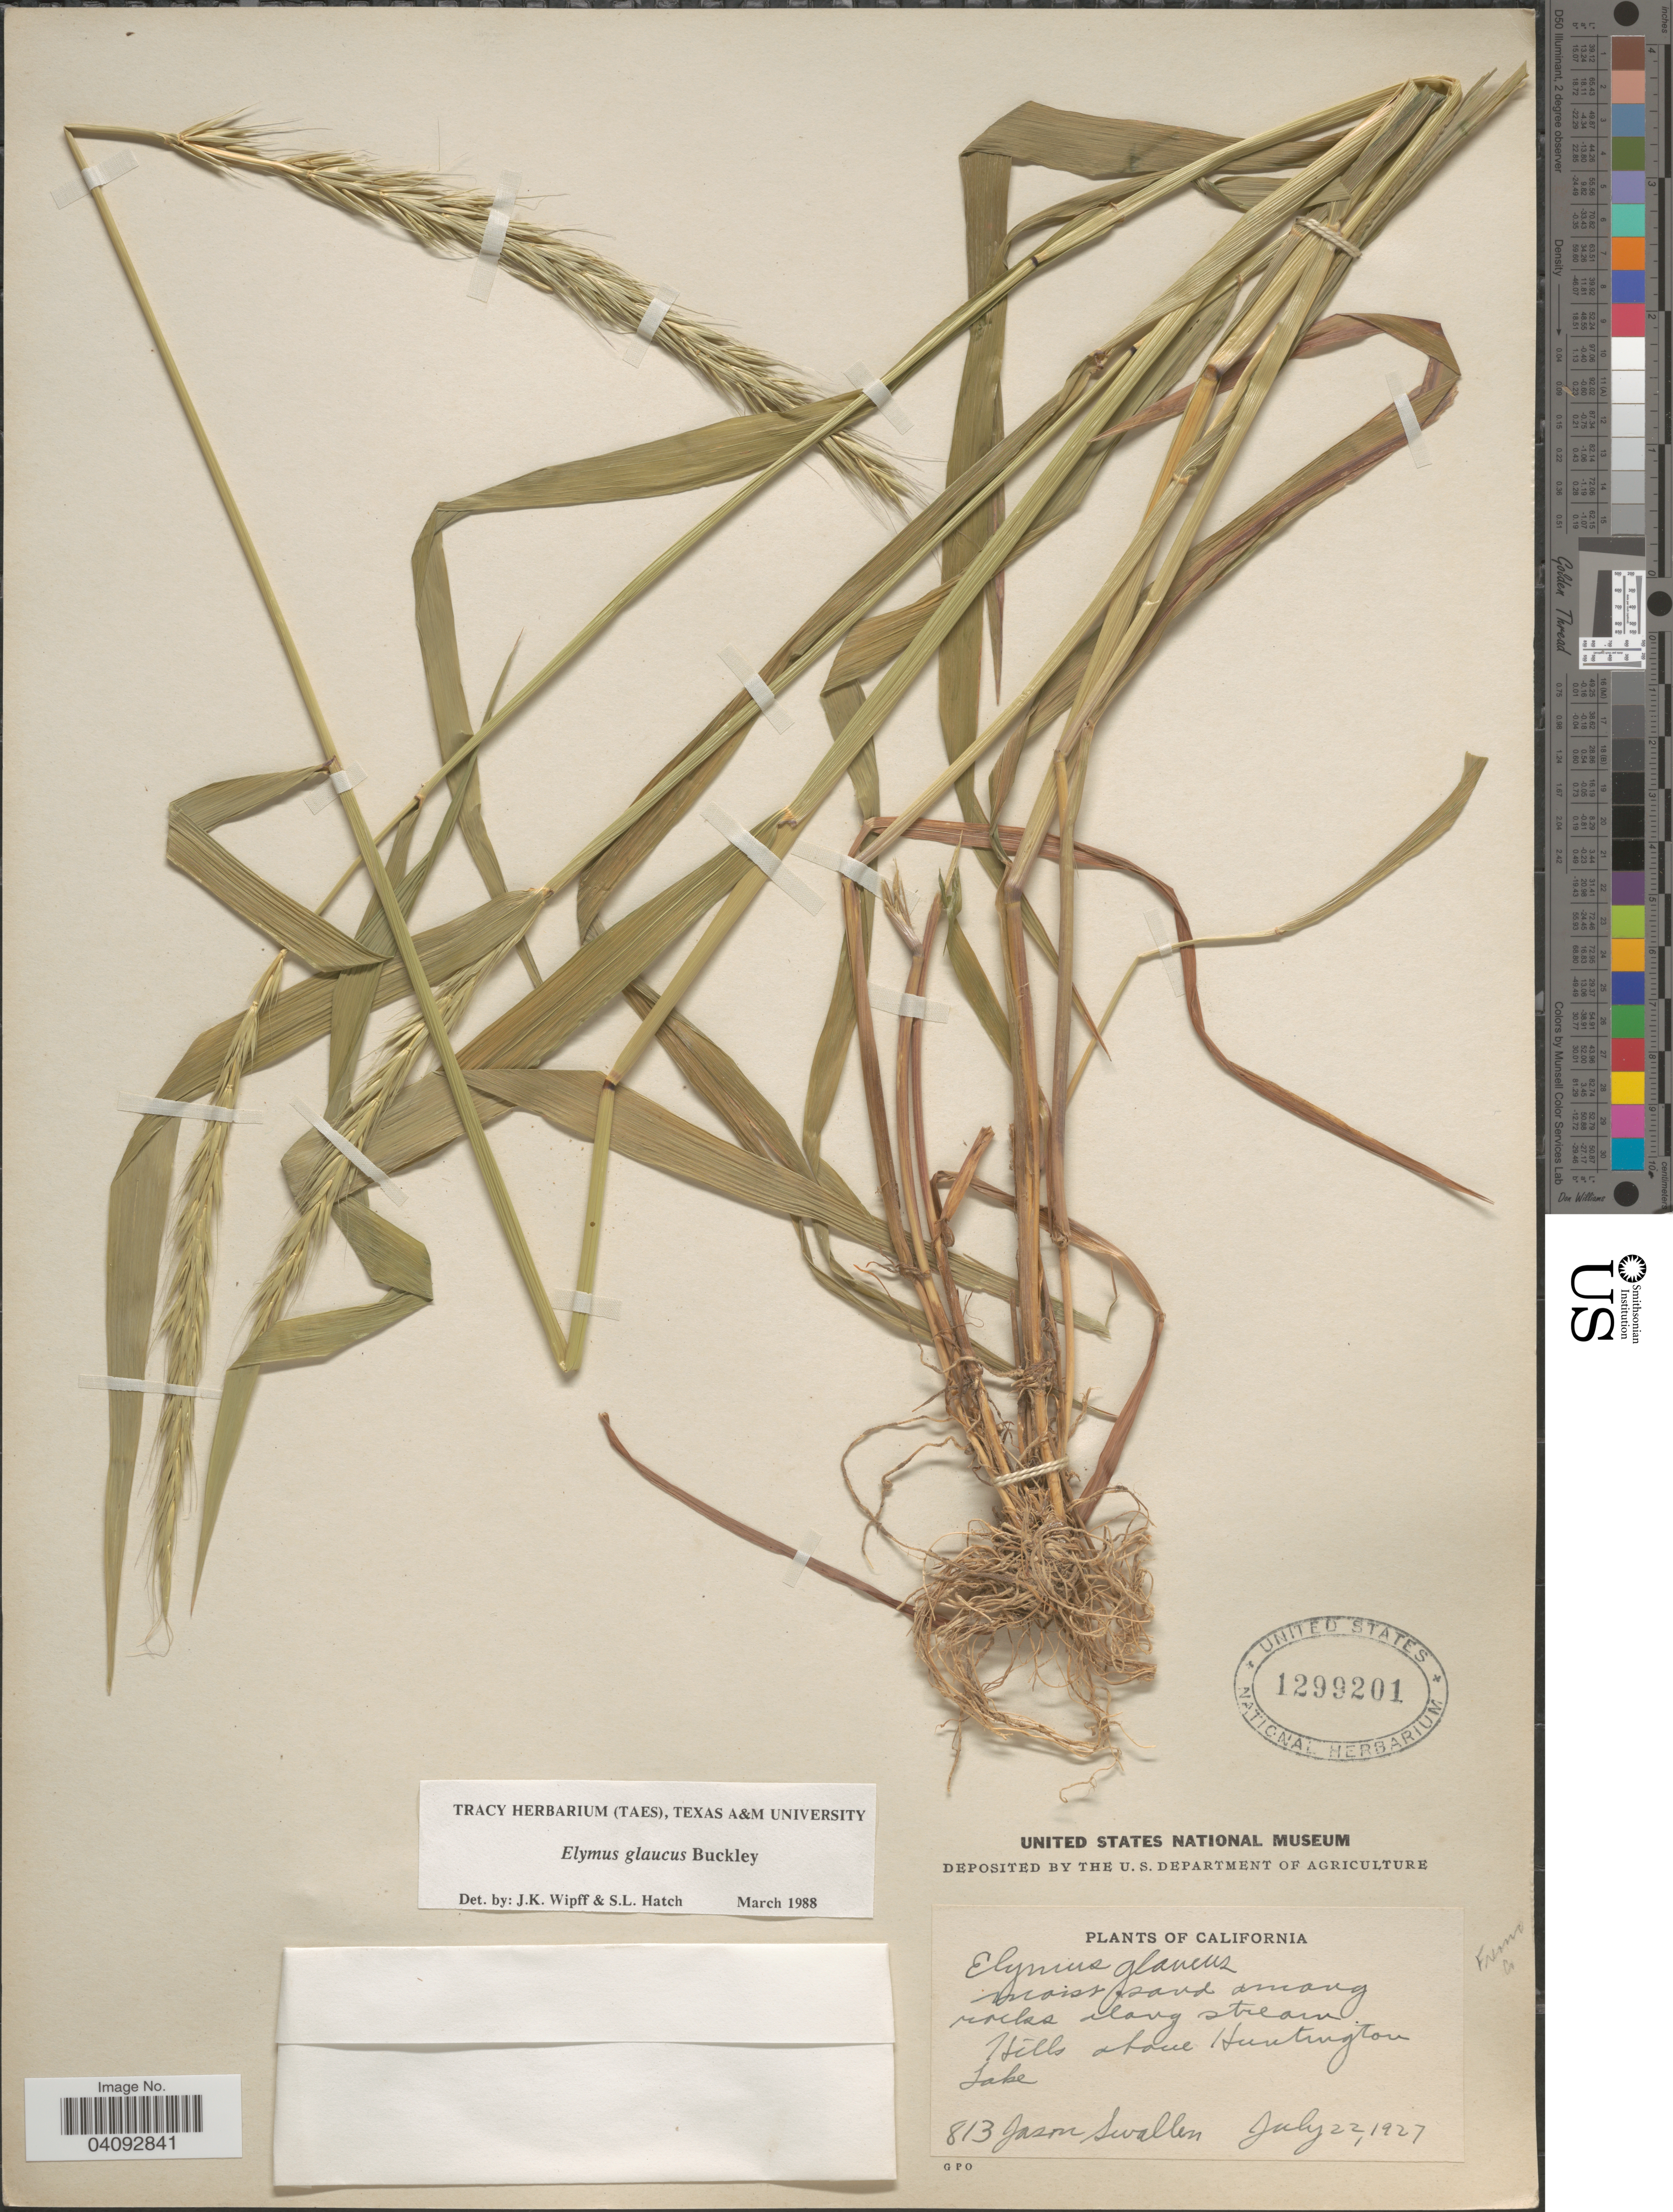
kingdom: Plantae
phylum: Tracheophyta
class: Liliopsida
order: Poales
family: Poaceae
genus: Elymus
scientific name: Elymus glaucus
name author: Buckley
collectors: J. R. Swallen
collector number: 813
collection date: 1927-07-22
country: United States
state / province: California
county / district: Fresno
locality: Moist sand among rocks along stream hills above Huntington Lake. Fresno Co.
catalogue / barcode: US 1299201